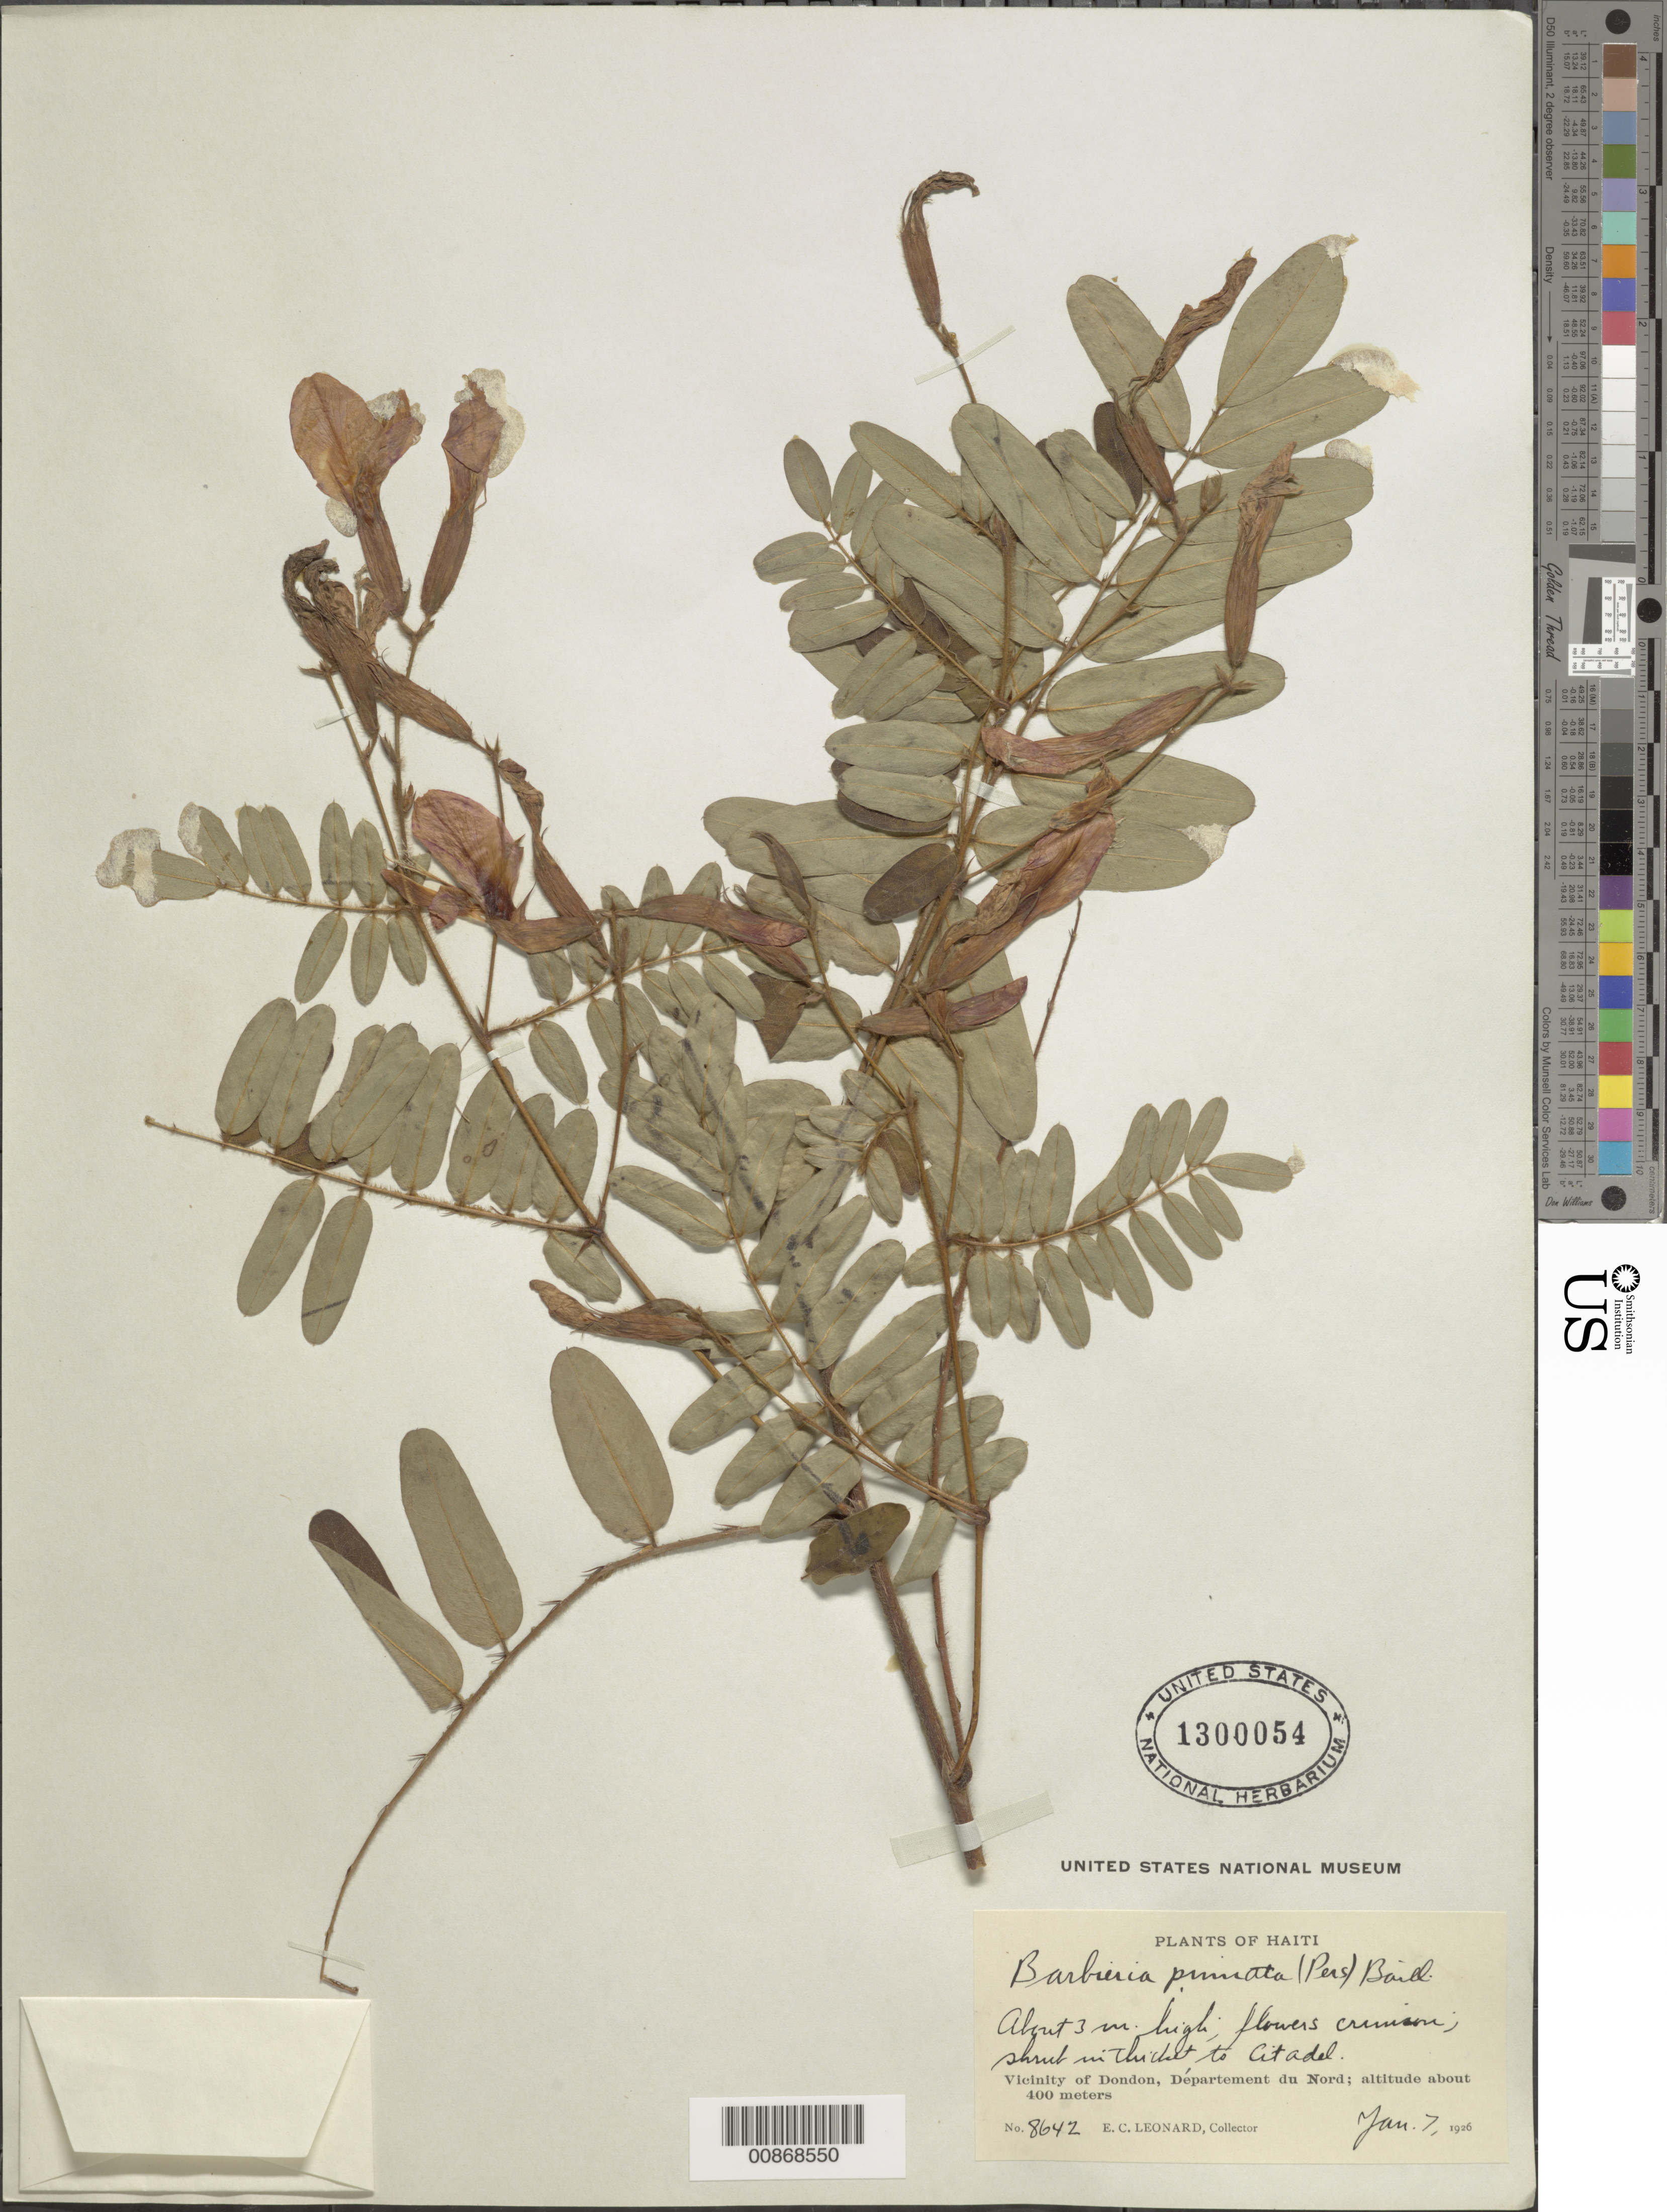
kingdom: Plantae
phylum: Tracheophyta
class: Magnoliopsida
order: Fabales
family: Fabaceae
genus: Barbieria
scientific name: Barbieria pinnata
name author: (Pers.) Baill.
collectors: E. C. Leonard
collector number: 8642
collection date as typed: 07 Jan 1926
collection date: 1926-01-07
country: Haiti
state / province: Nord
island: Hispaniola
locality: Vicinity of Dondon. In thicket to Citadel.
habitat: In thickets.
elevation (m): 400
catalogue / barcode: US 1300054